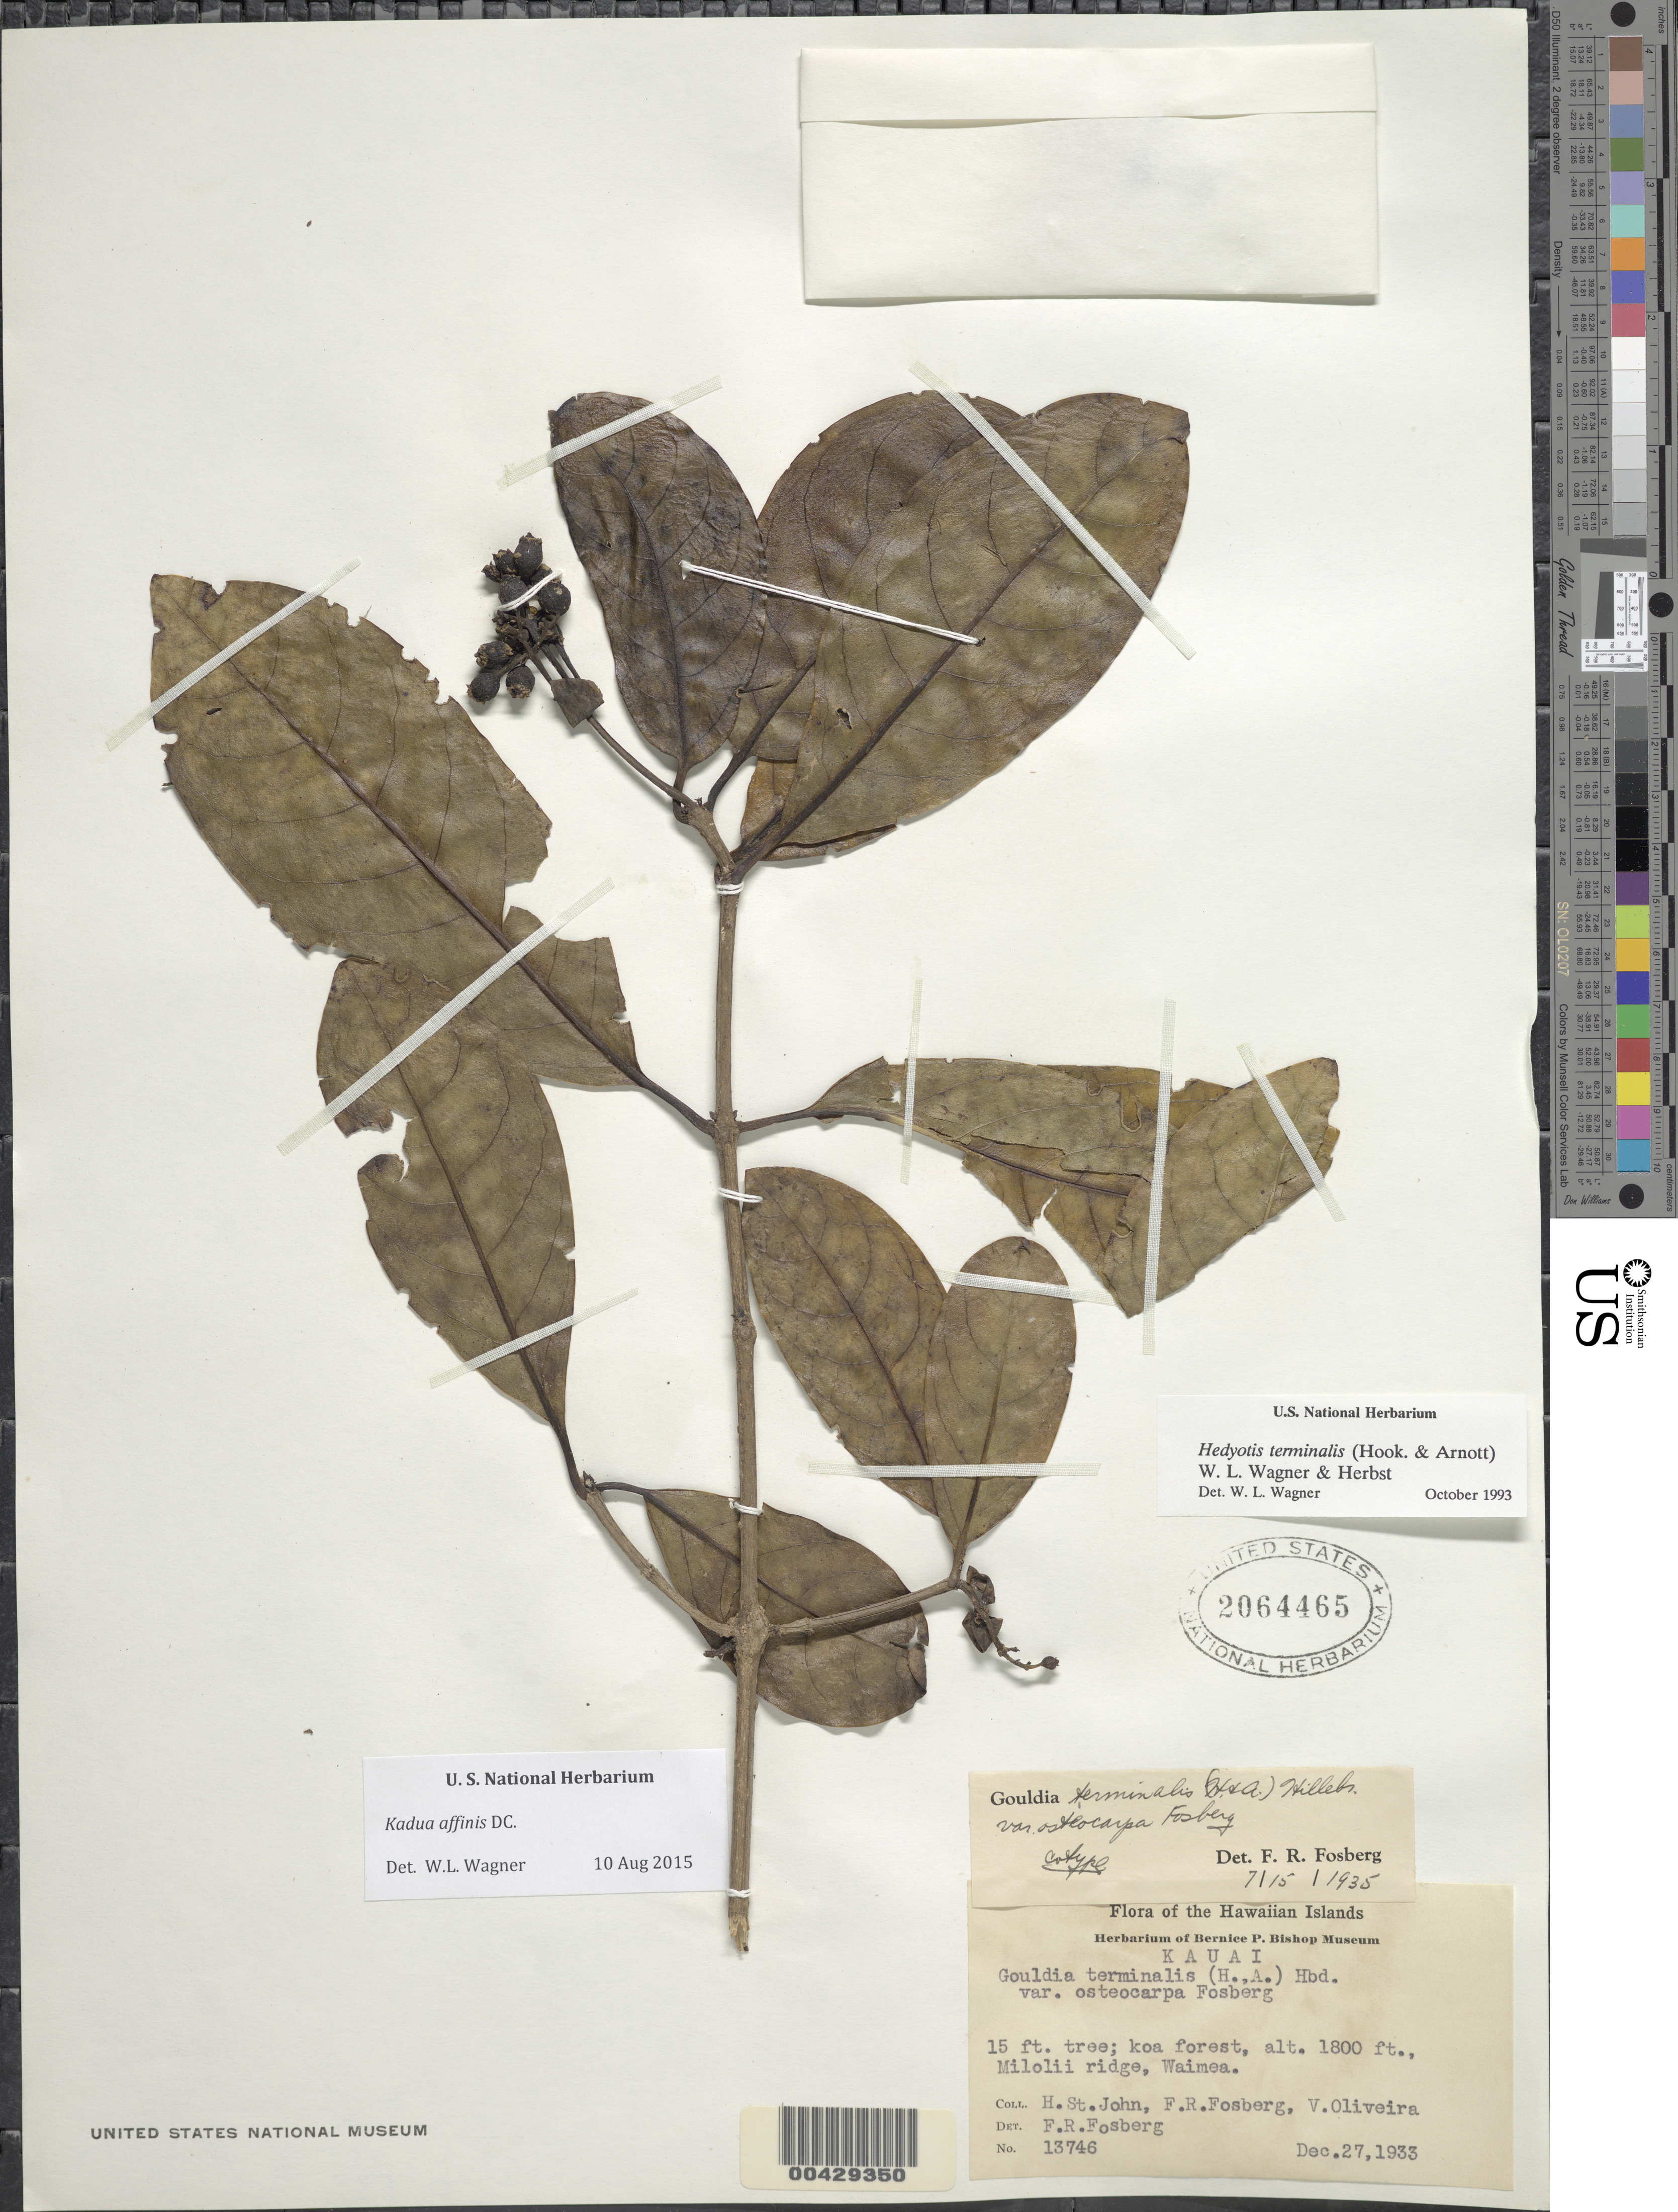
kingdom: Plantae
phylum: Tracheophyta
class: Magnoliopsida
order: Gentianales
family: Rubiaceae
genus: Kadua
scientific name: Kadua affinis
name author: DC.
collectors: H. St. John, F. R. Fosberg & V. Oliveira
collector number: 13746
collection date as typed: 27 Dec 1933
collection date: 1933-12-27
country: United States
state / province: Hawaii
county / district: Kauai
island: Kaua'i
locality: Koa forest, Milolii ridge, Waimea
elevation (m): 549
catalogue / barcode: US 2064465